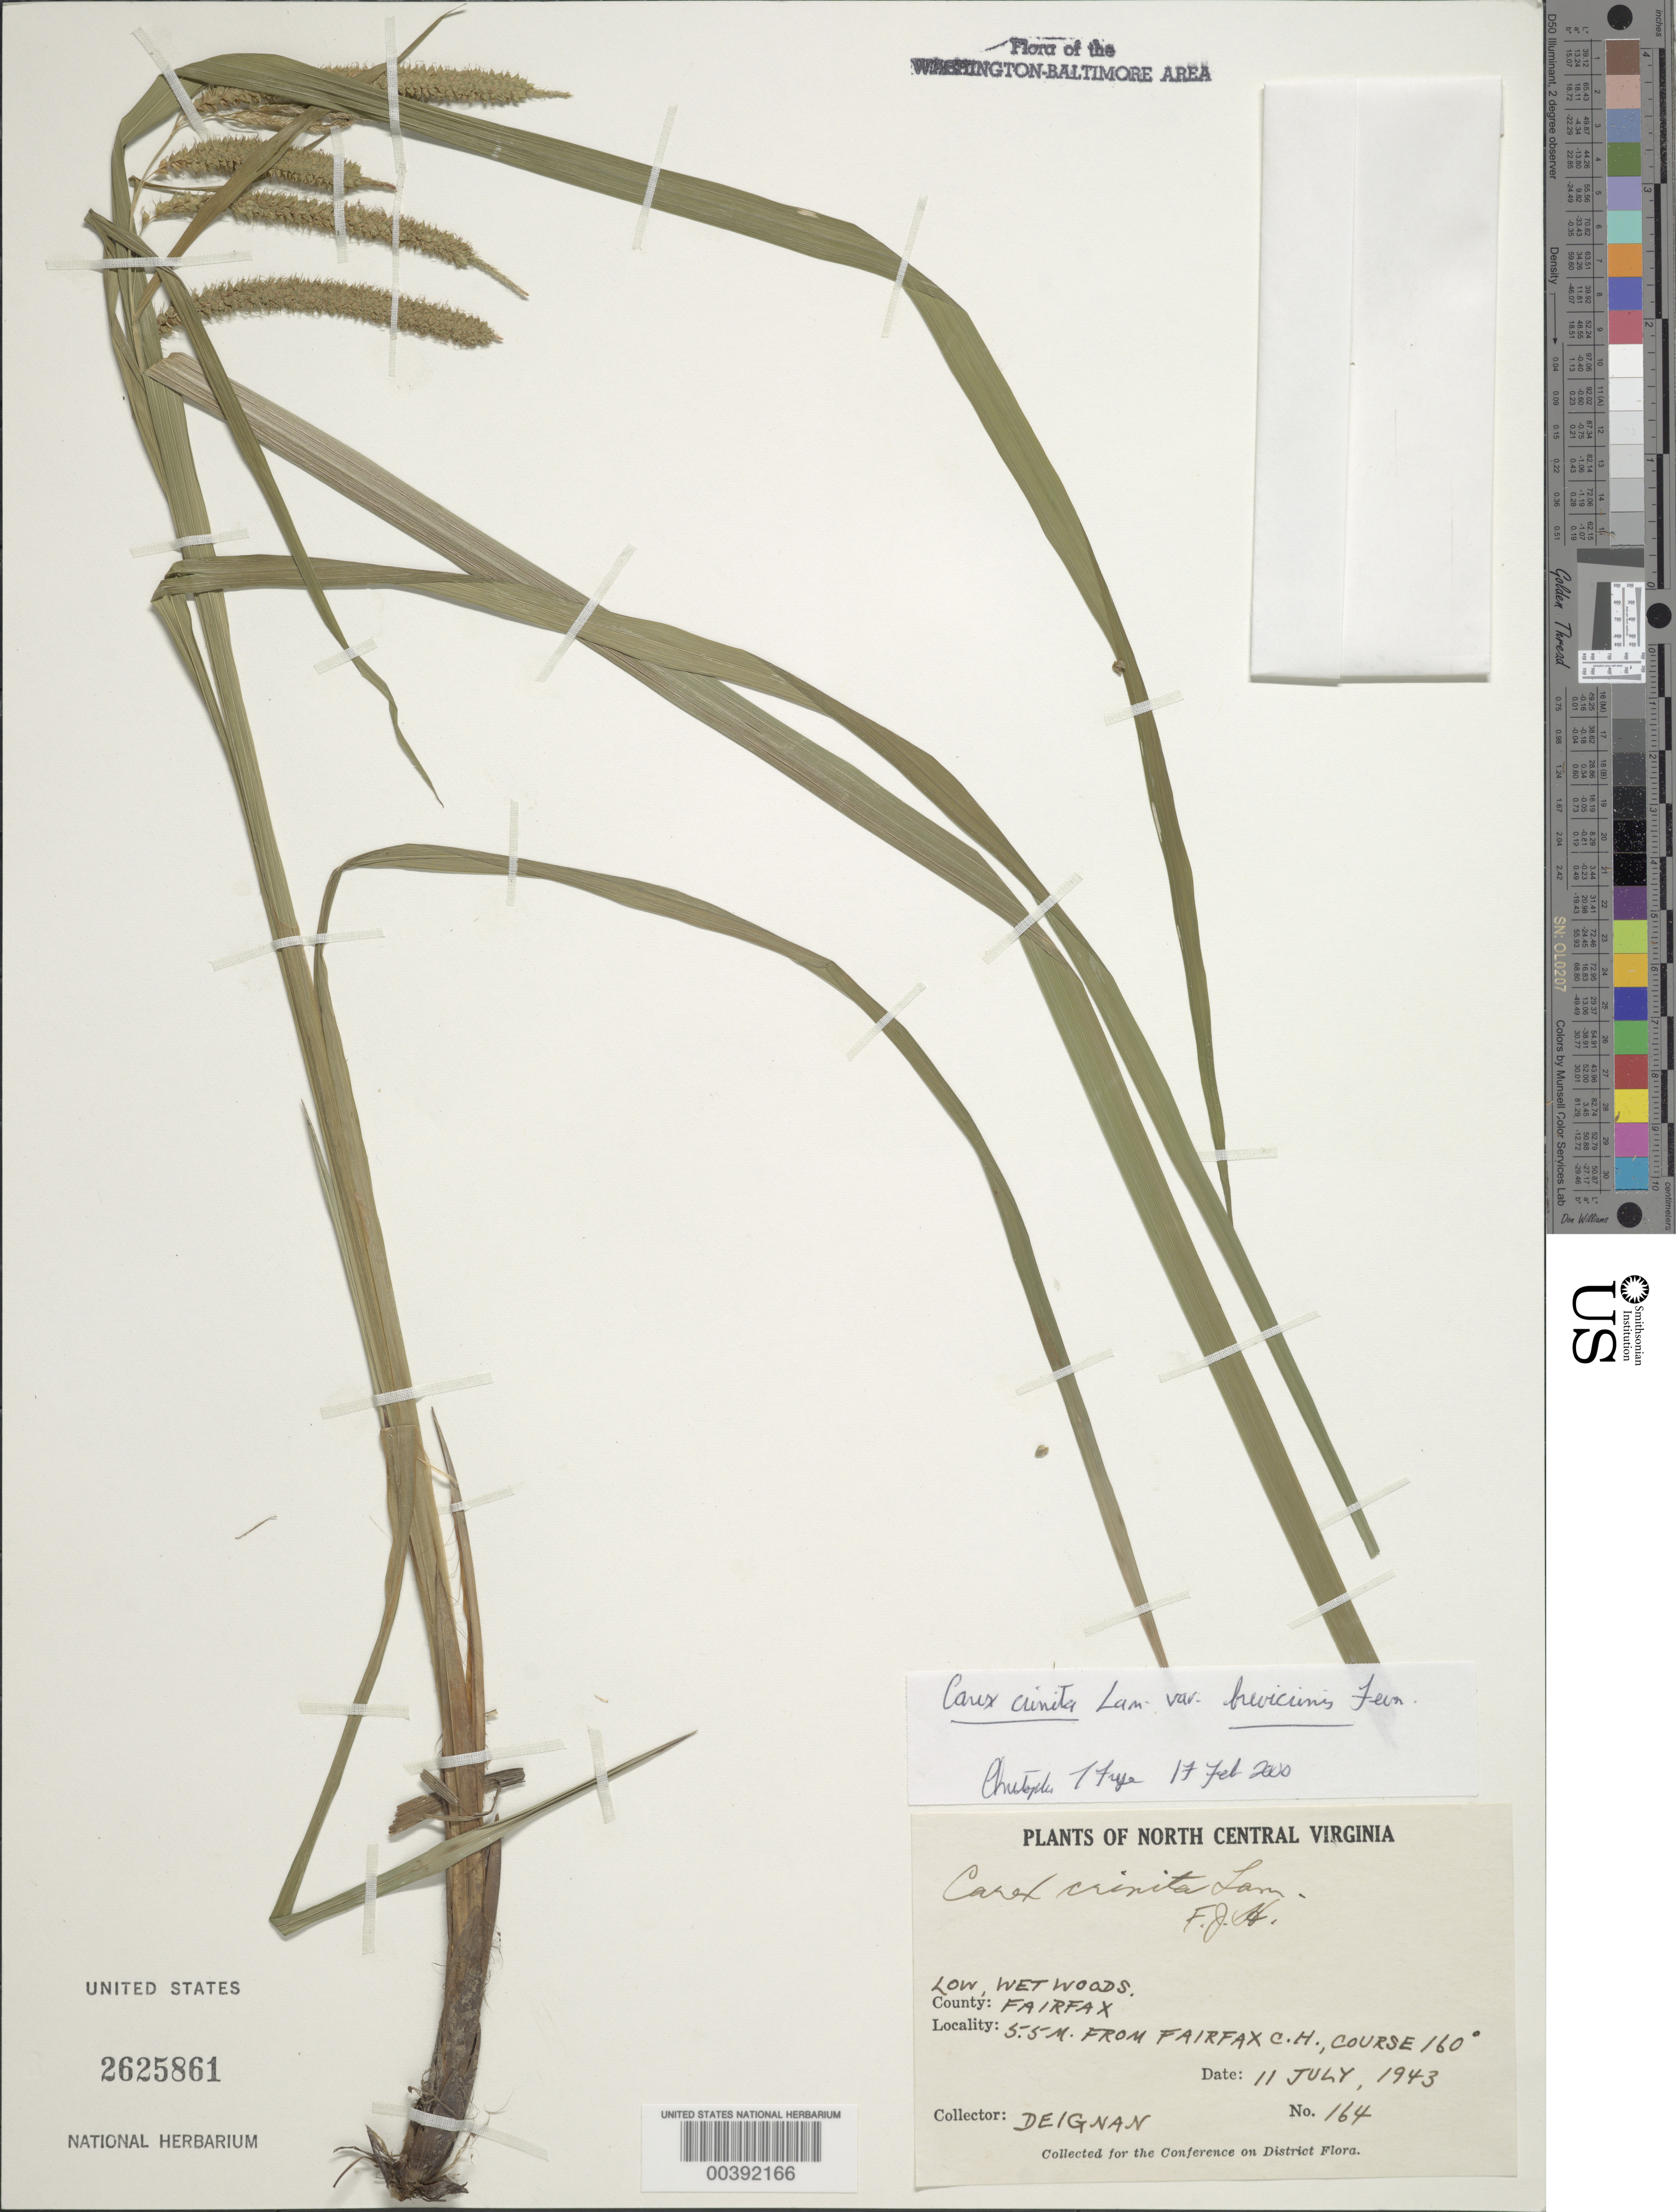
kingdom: Plantae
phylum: Tracheophyta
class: Liliopsida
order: Poales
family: Cyperaceae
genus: Carex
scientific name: Carex crinita var. brevicrinis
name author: Fernald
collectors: H. Deignan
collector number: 164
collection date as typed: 11 Jul 1943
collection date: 1943-07-11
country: United States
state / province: Virginia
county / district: Fairfax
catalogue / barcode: US 2625861